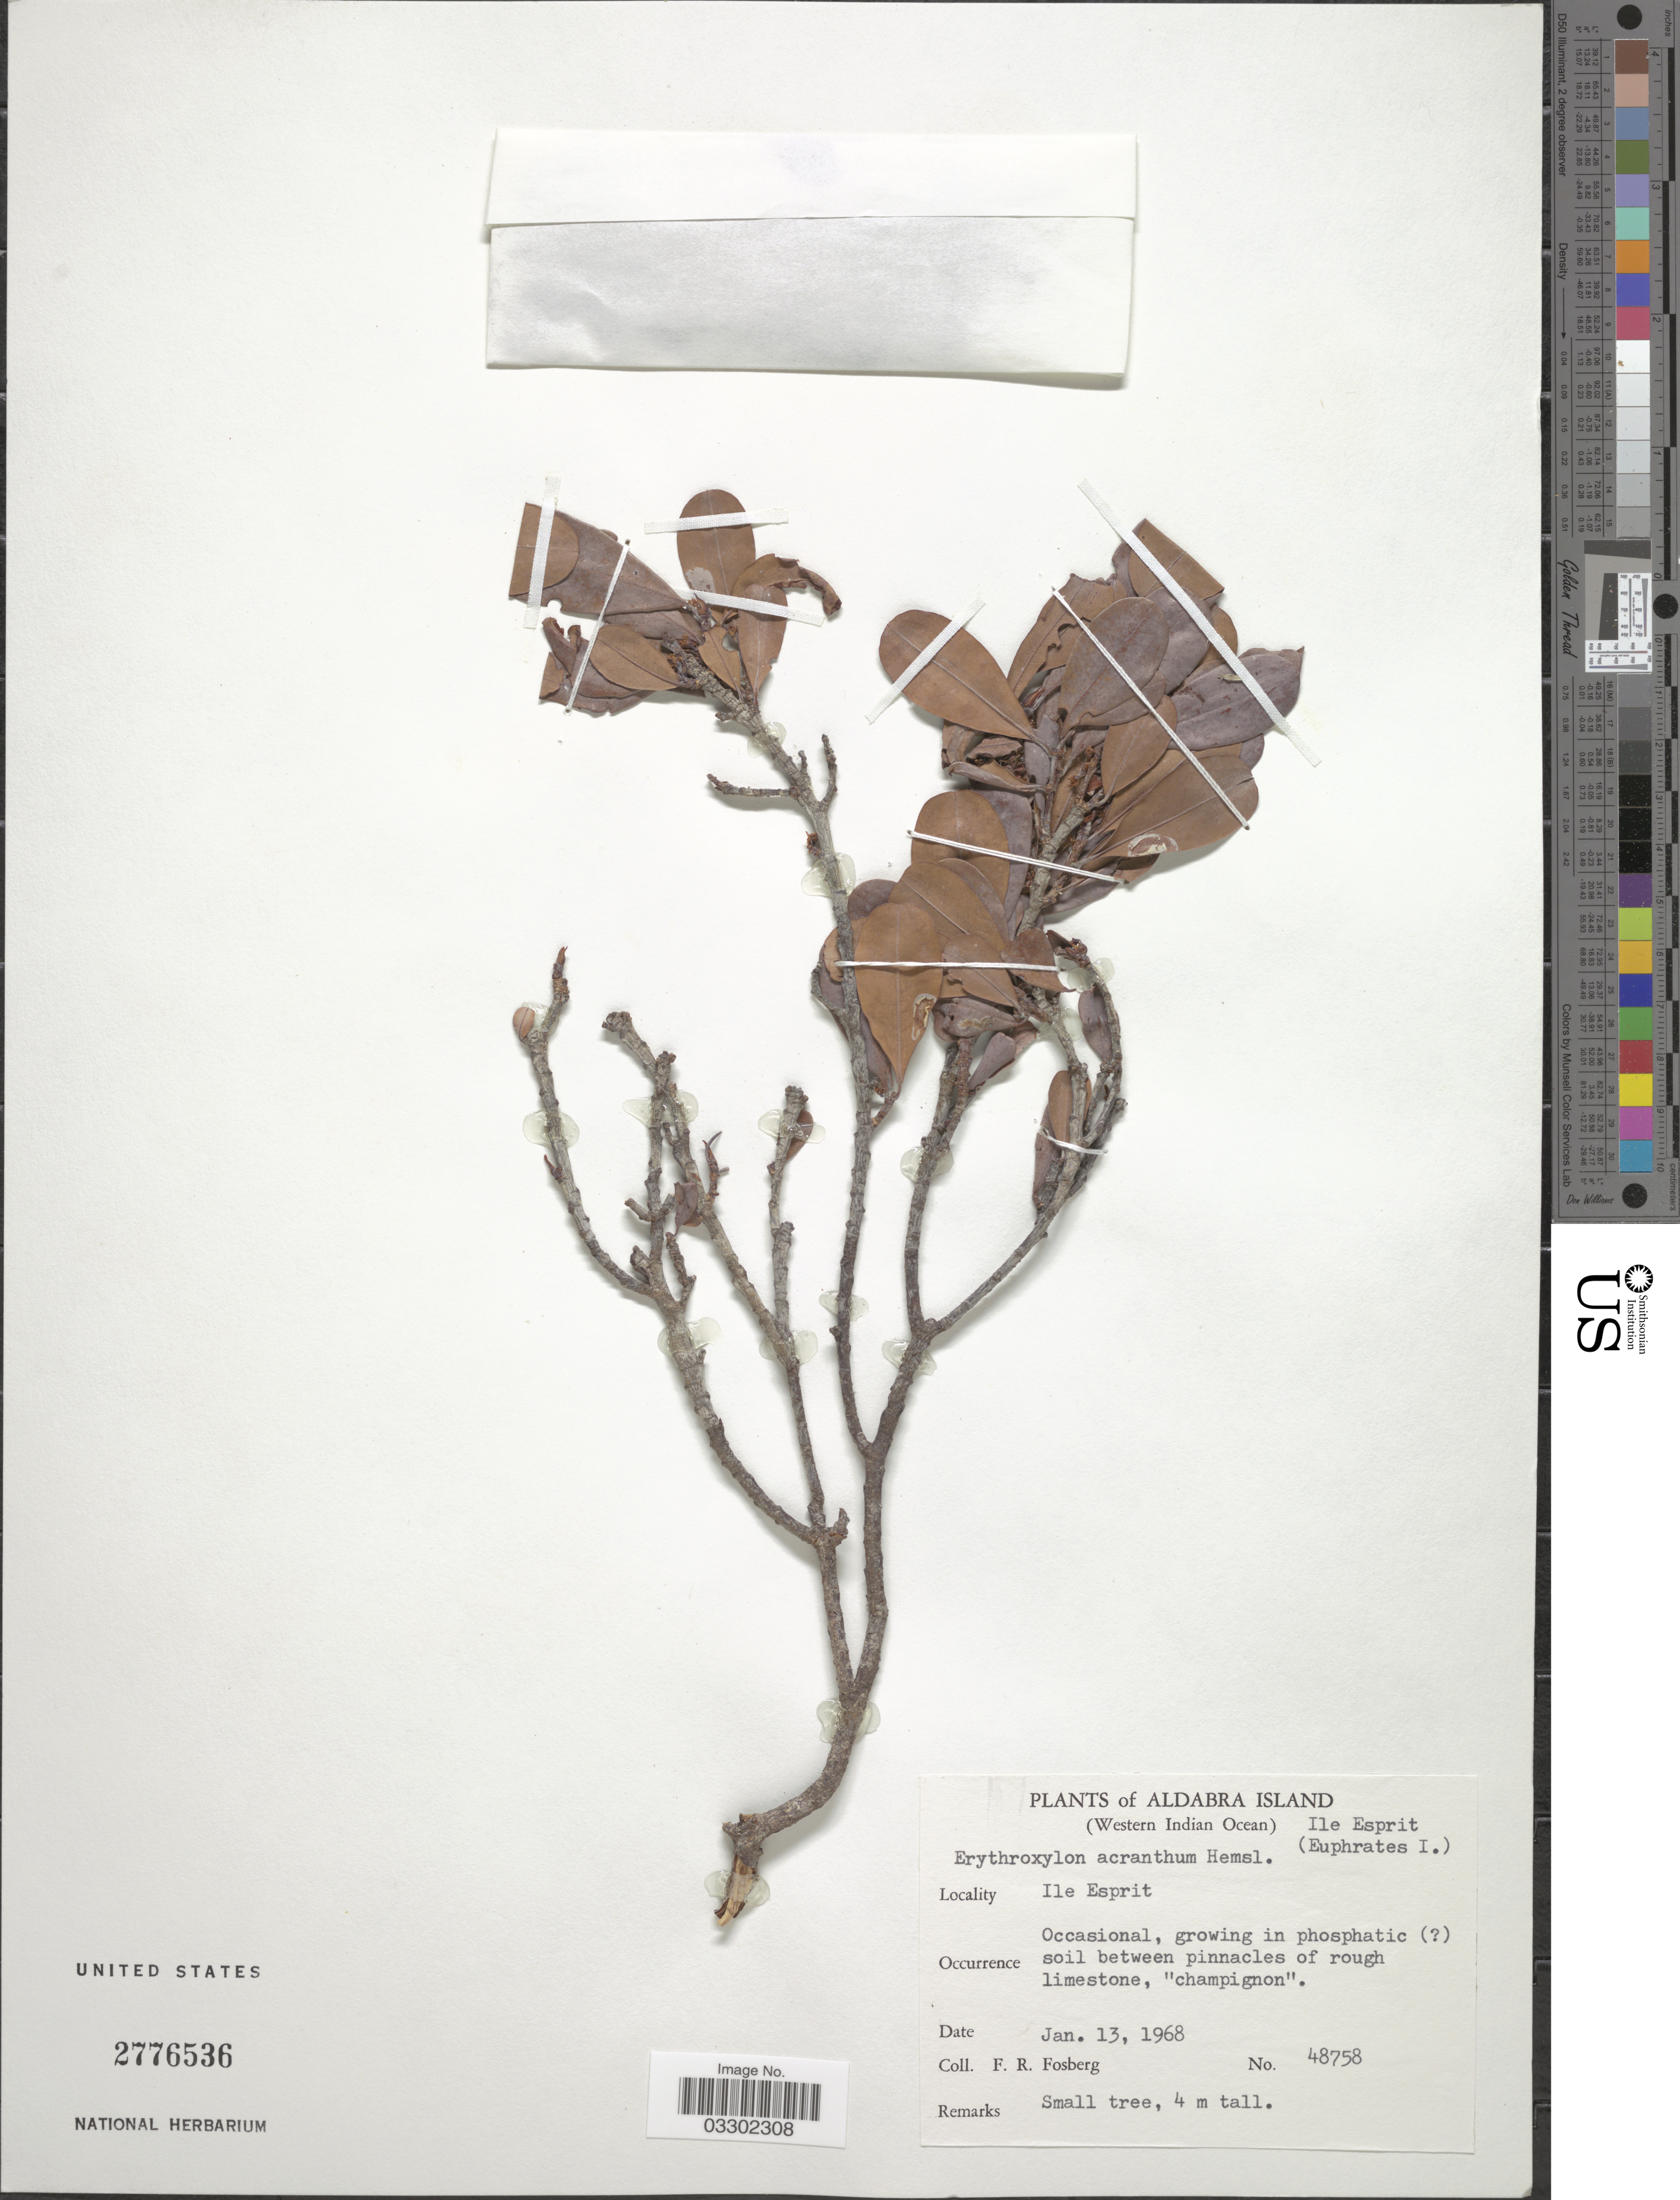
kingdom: Plantae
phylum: Tracheophyta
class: Magnoliopsida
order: Malpighiales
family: Erythroxylaceae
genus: Erythroxylum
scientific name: Erythroxylum acranthum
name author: Hemsl.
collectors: F. R. Fosberg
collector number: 48758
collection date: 1968-01-13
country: Seychelles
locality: Aldabra Island (Western Indian Ocean). Ile Esprit.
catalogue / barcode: US 2776536